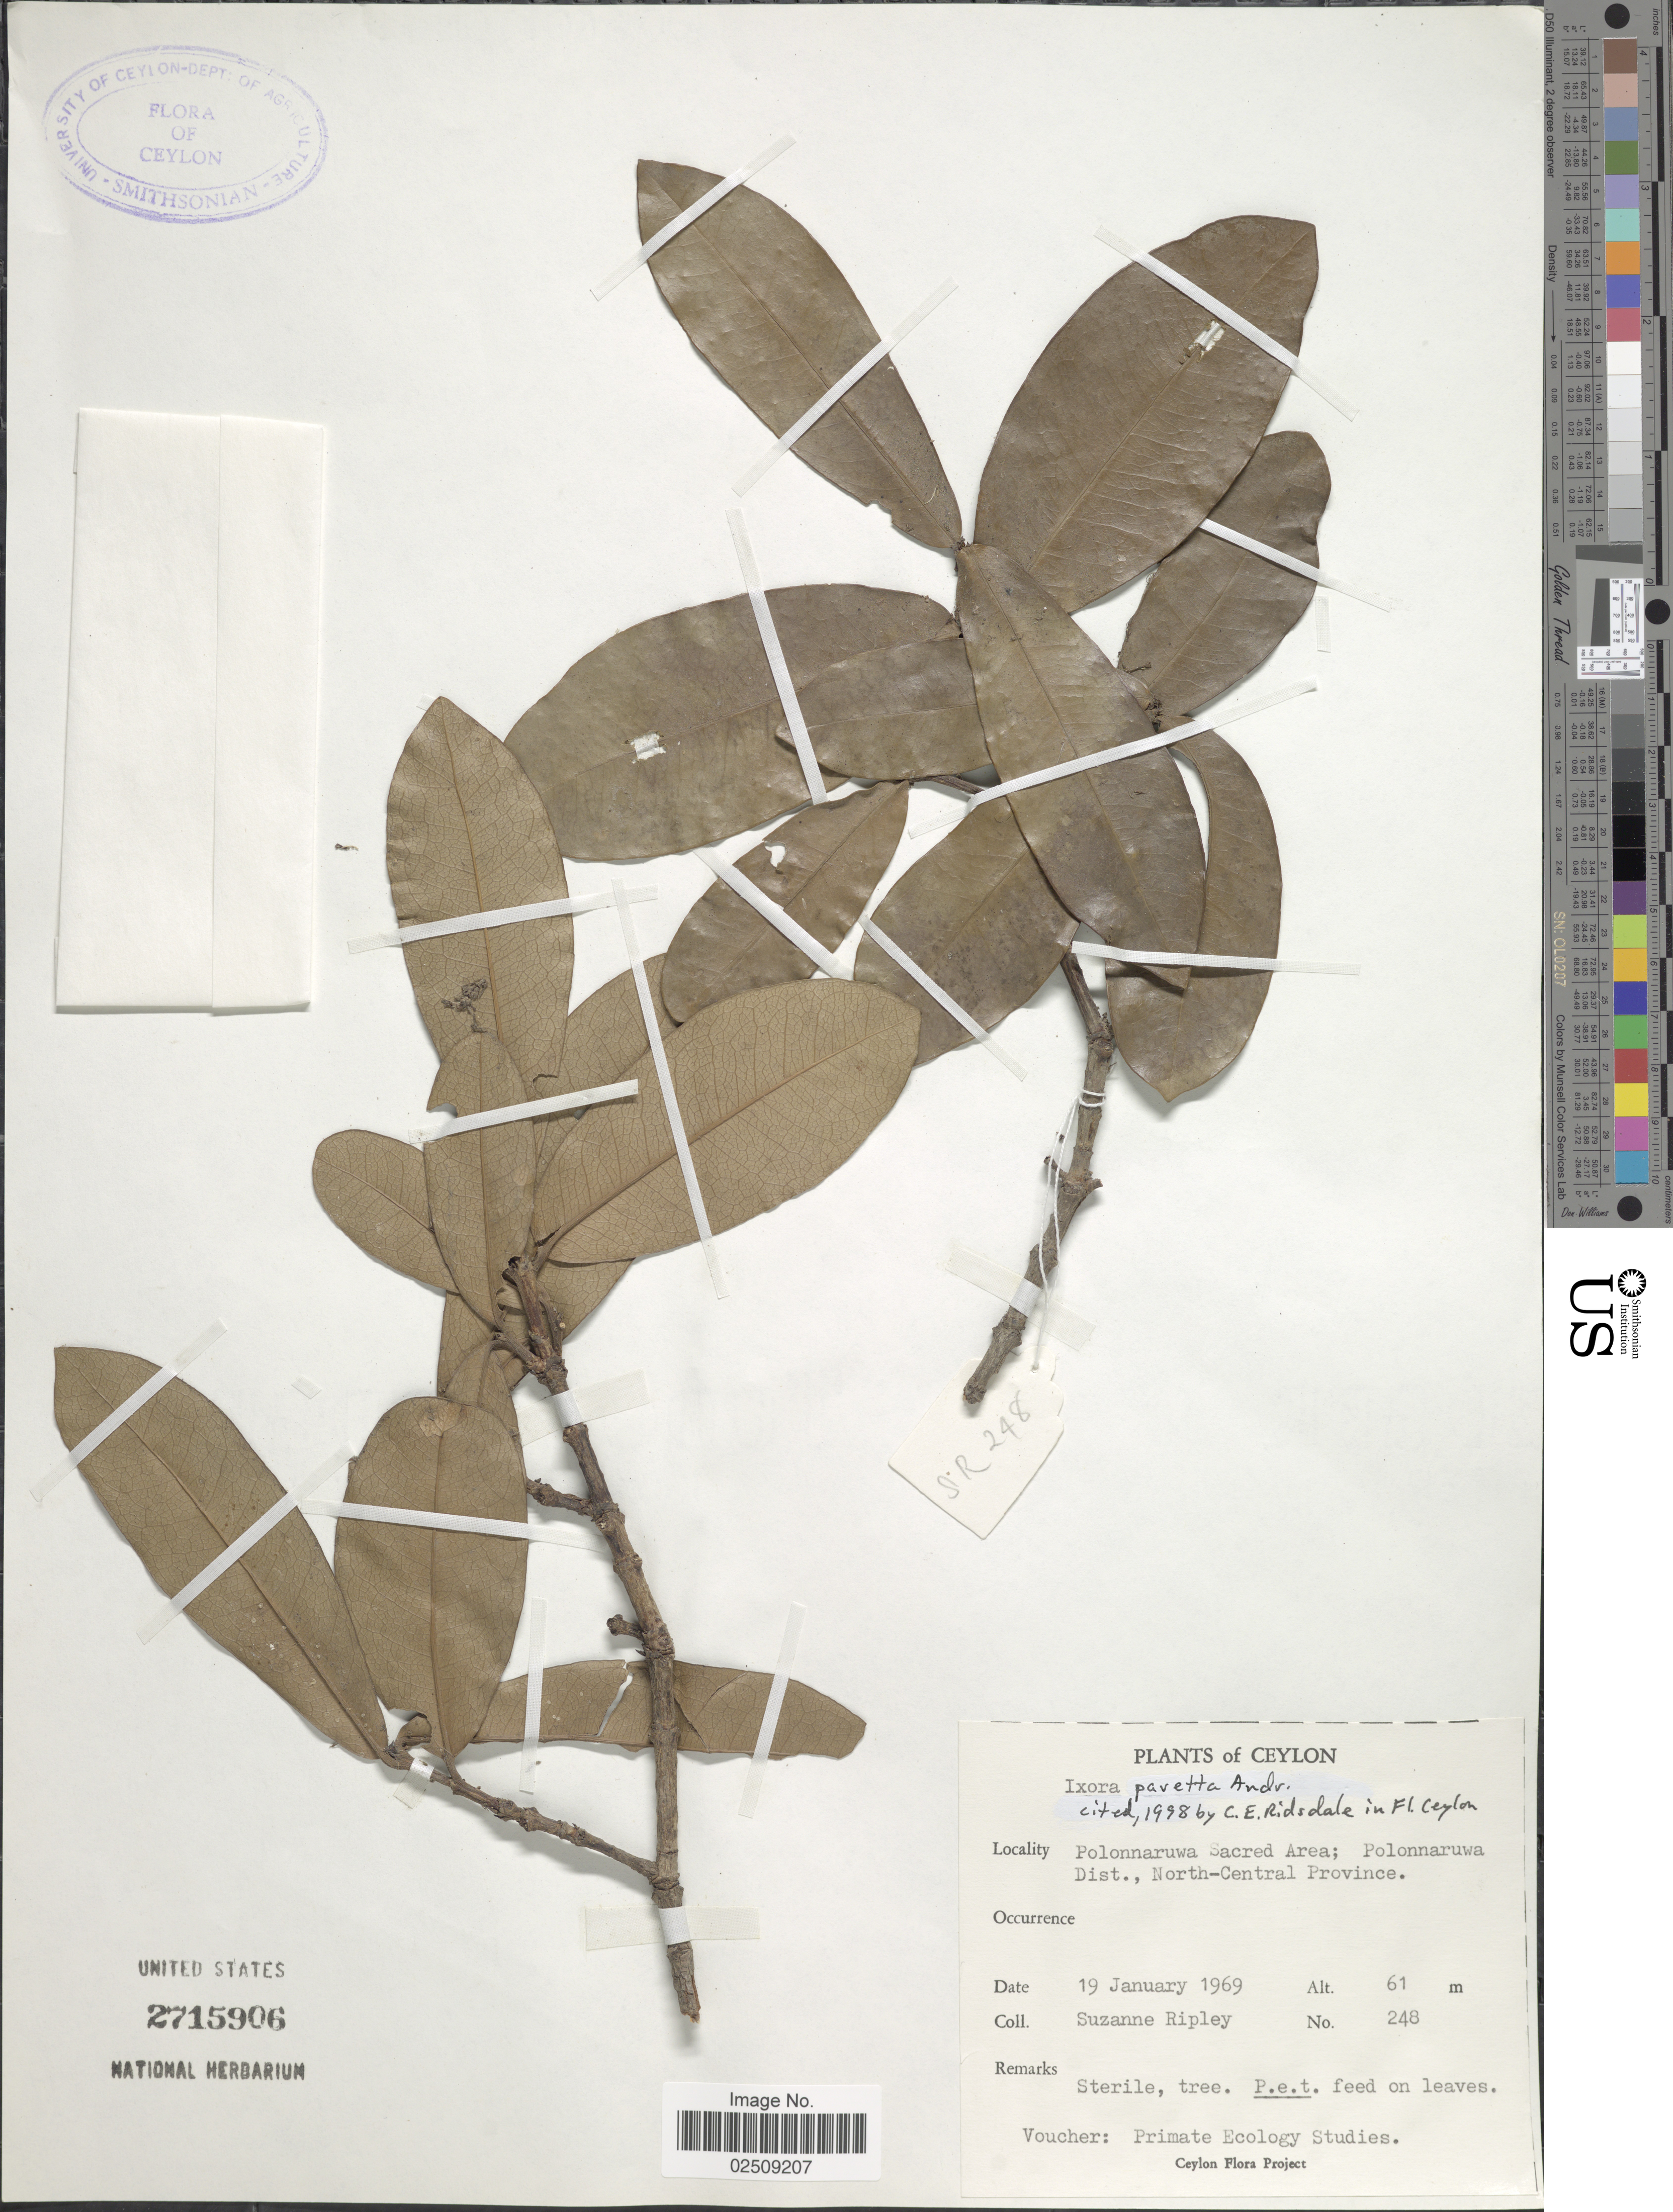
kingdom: Plantae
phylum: Tracheophyta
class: Magnoliopsida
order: Gentianales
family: Rubiaceae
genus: Ixora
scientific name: Ixora pavetta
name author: Andrews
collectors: S. Ripley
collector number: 248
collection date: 1969-01-19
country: Sri Lanka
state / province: North Central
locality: Ceylon. Polonnaruwa Sacred Area, Polonnaruwa Dist.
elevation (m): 61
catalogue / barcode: US 2715906